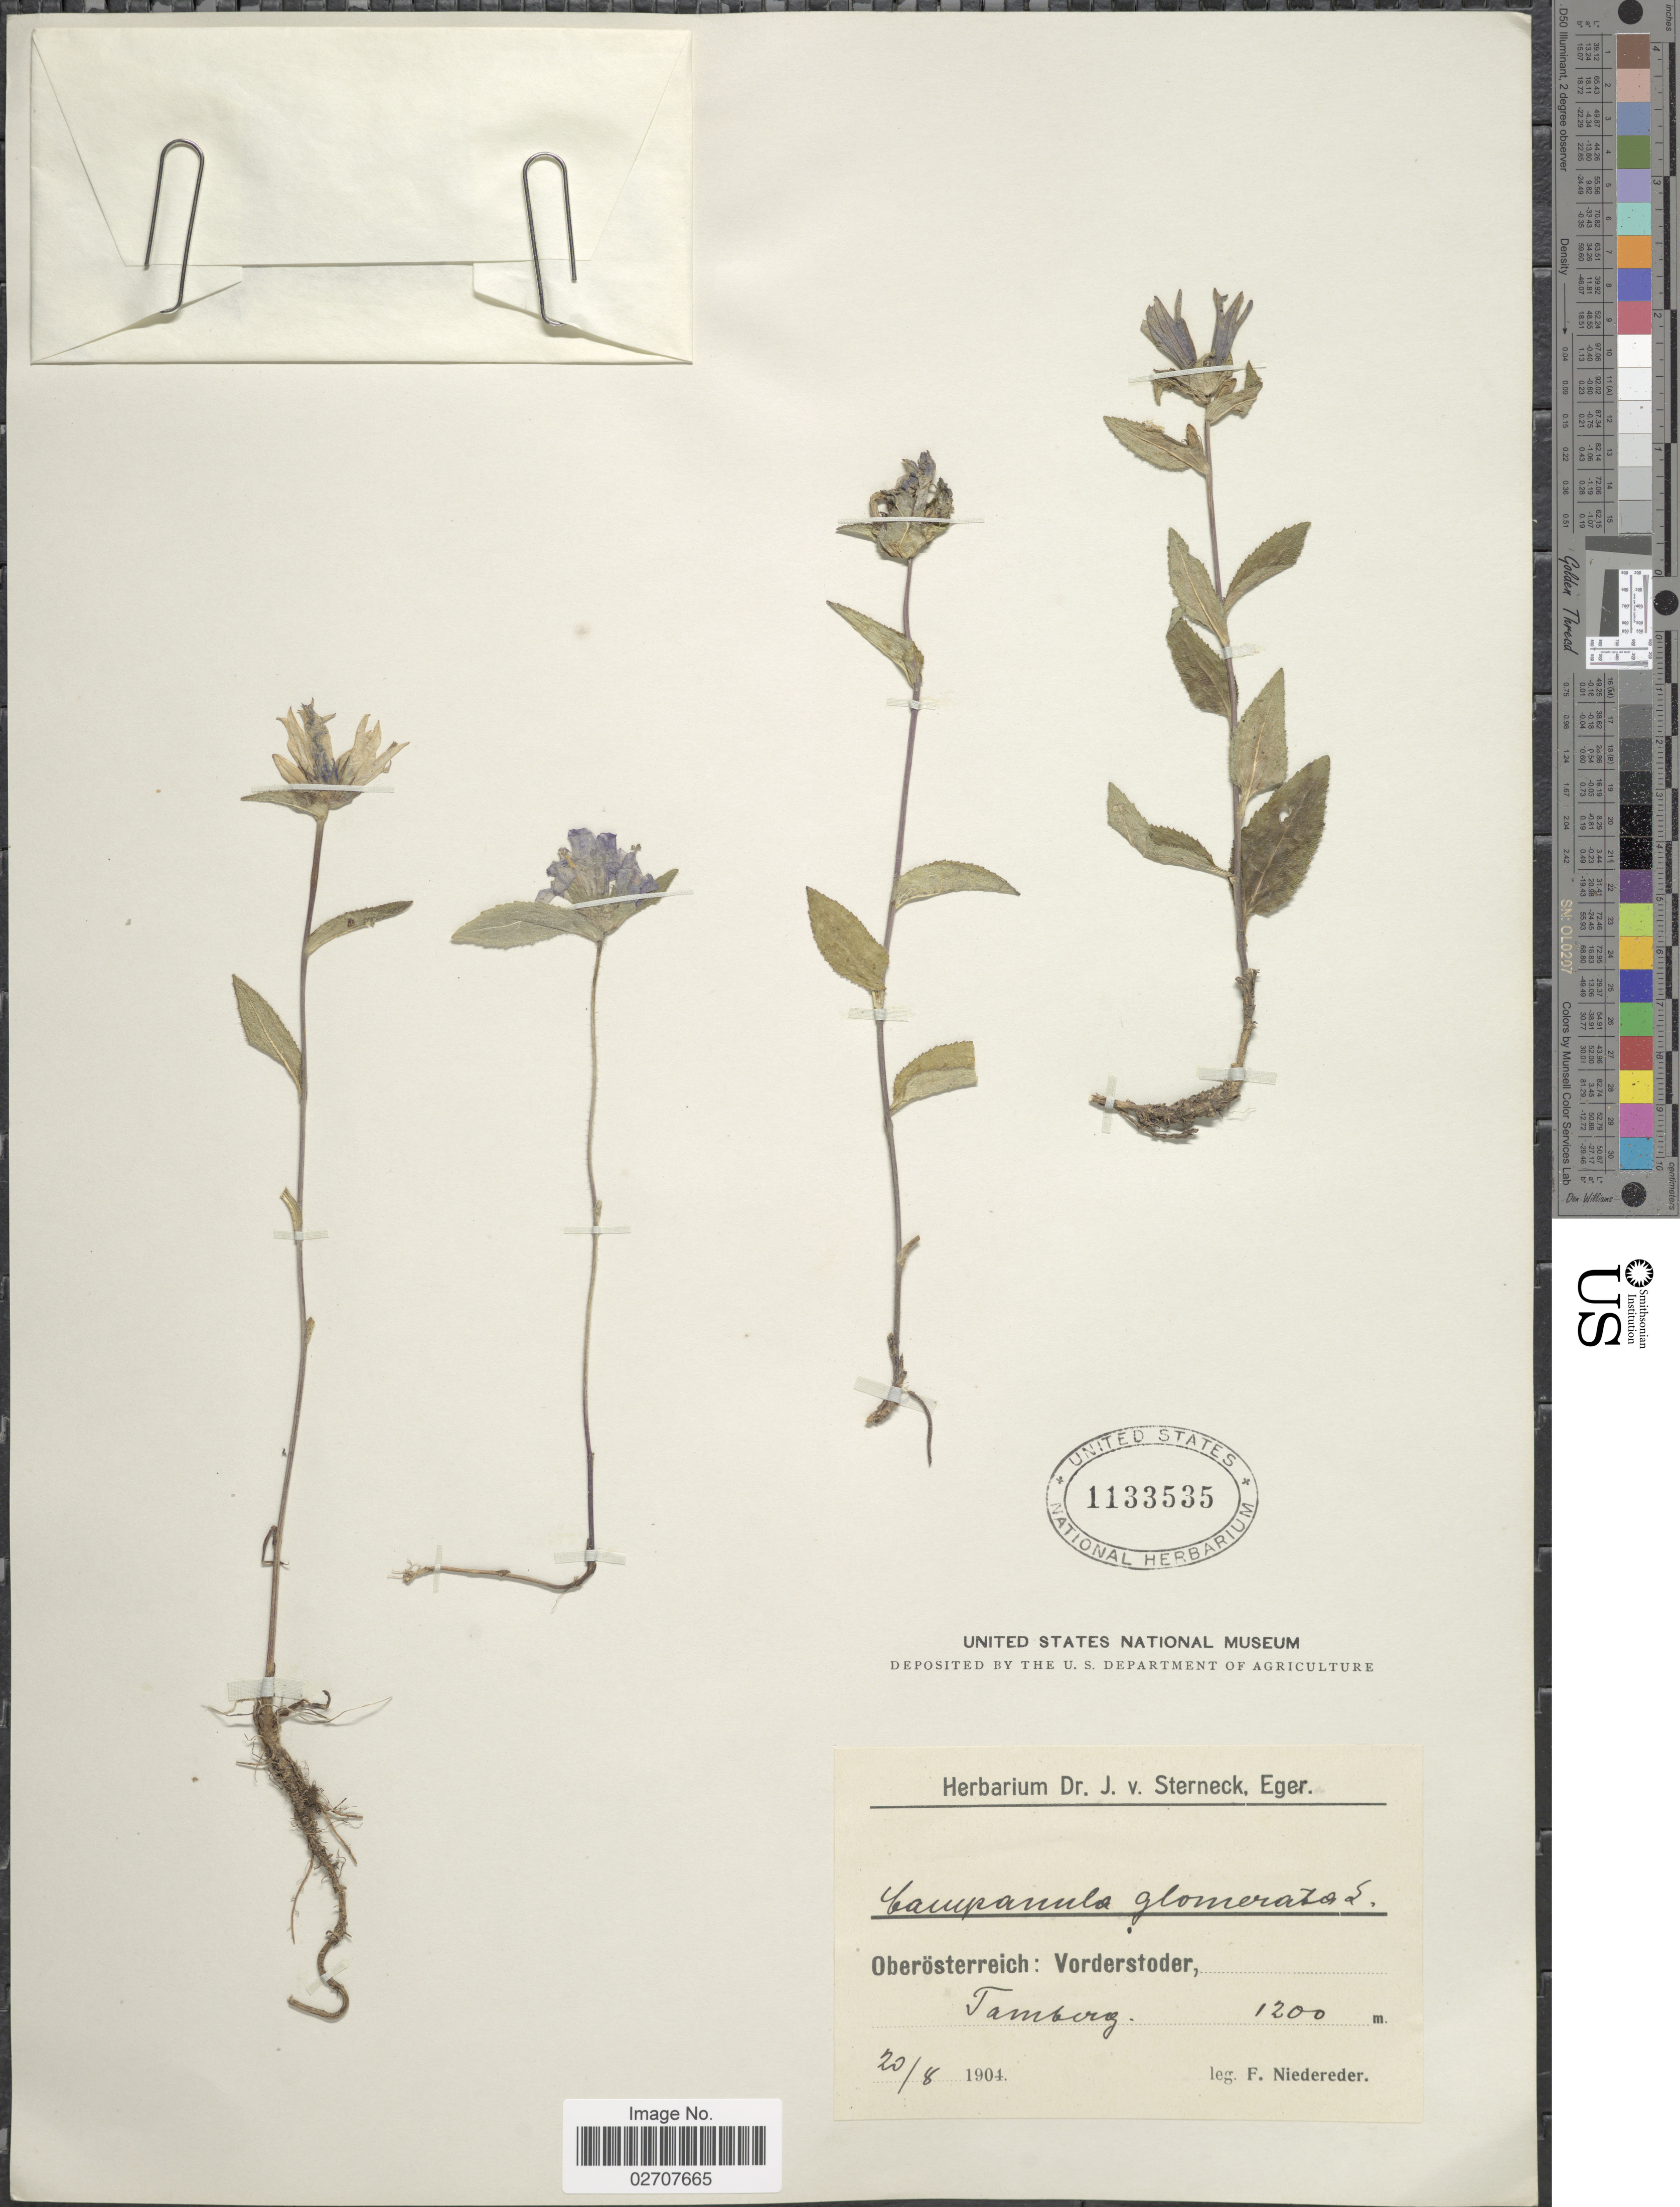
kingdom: Plantae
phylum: Tracheophyta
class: Magnoliopsida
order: Asterales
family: Campanulaceae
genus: Campanula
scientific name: Campanula glomerata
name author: L.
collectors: F. Niedereder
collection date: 1904-08-20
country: Austria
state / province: Oberosterreich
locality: Vorderstoder, Tamburg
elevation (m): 1200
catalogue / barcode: US 1133535